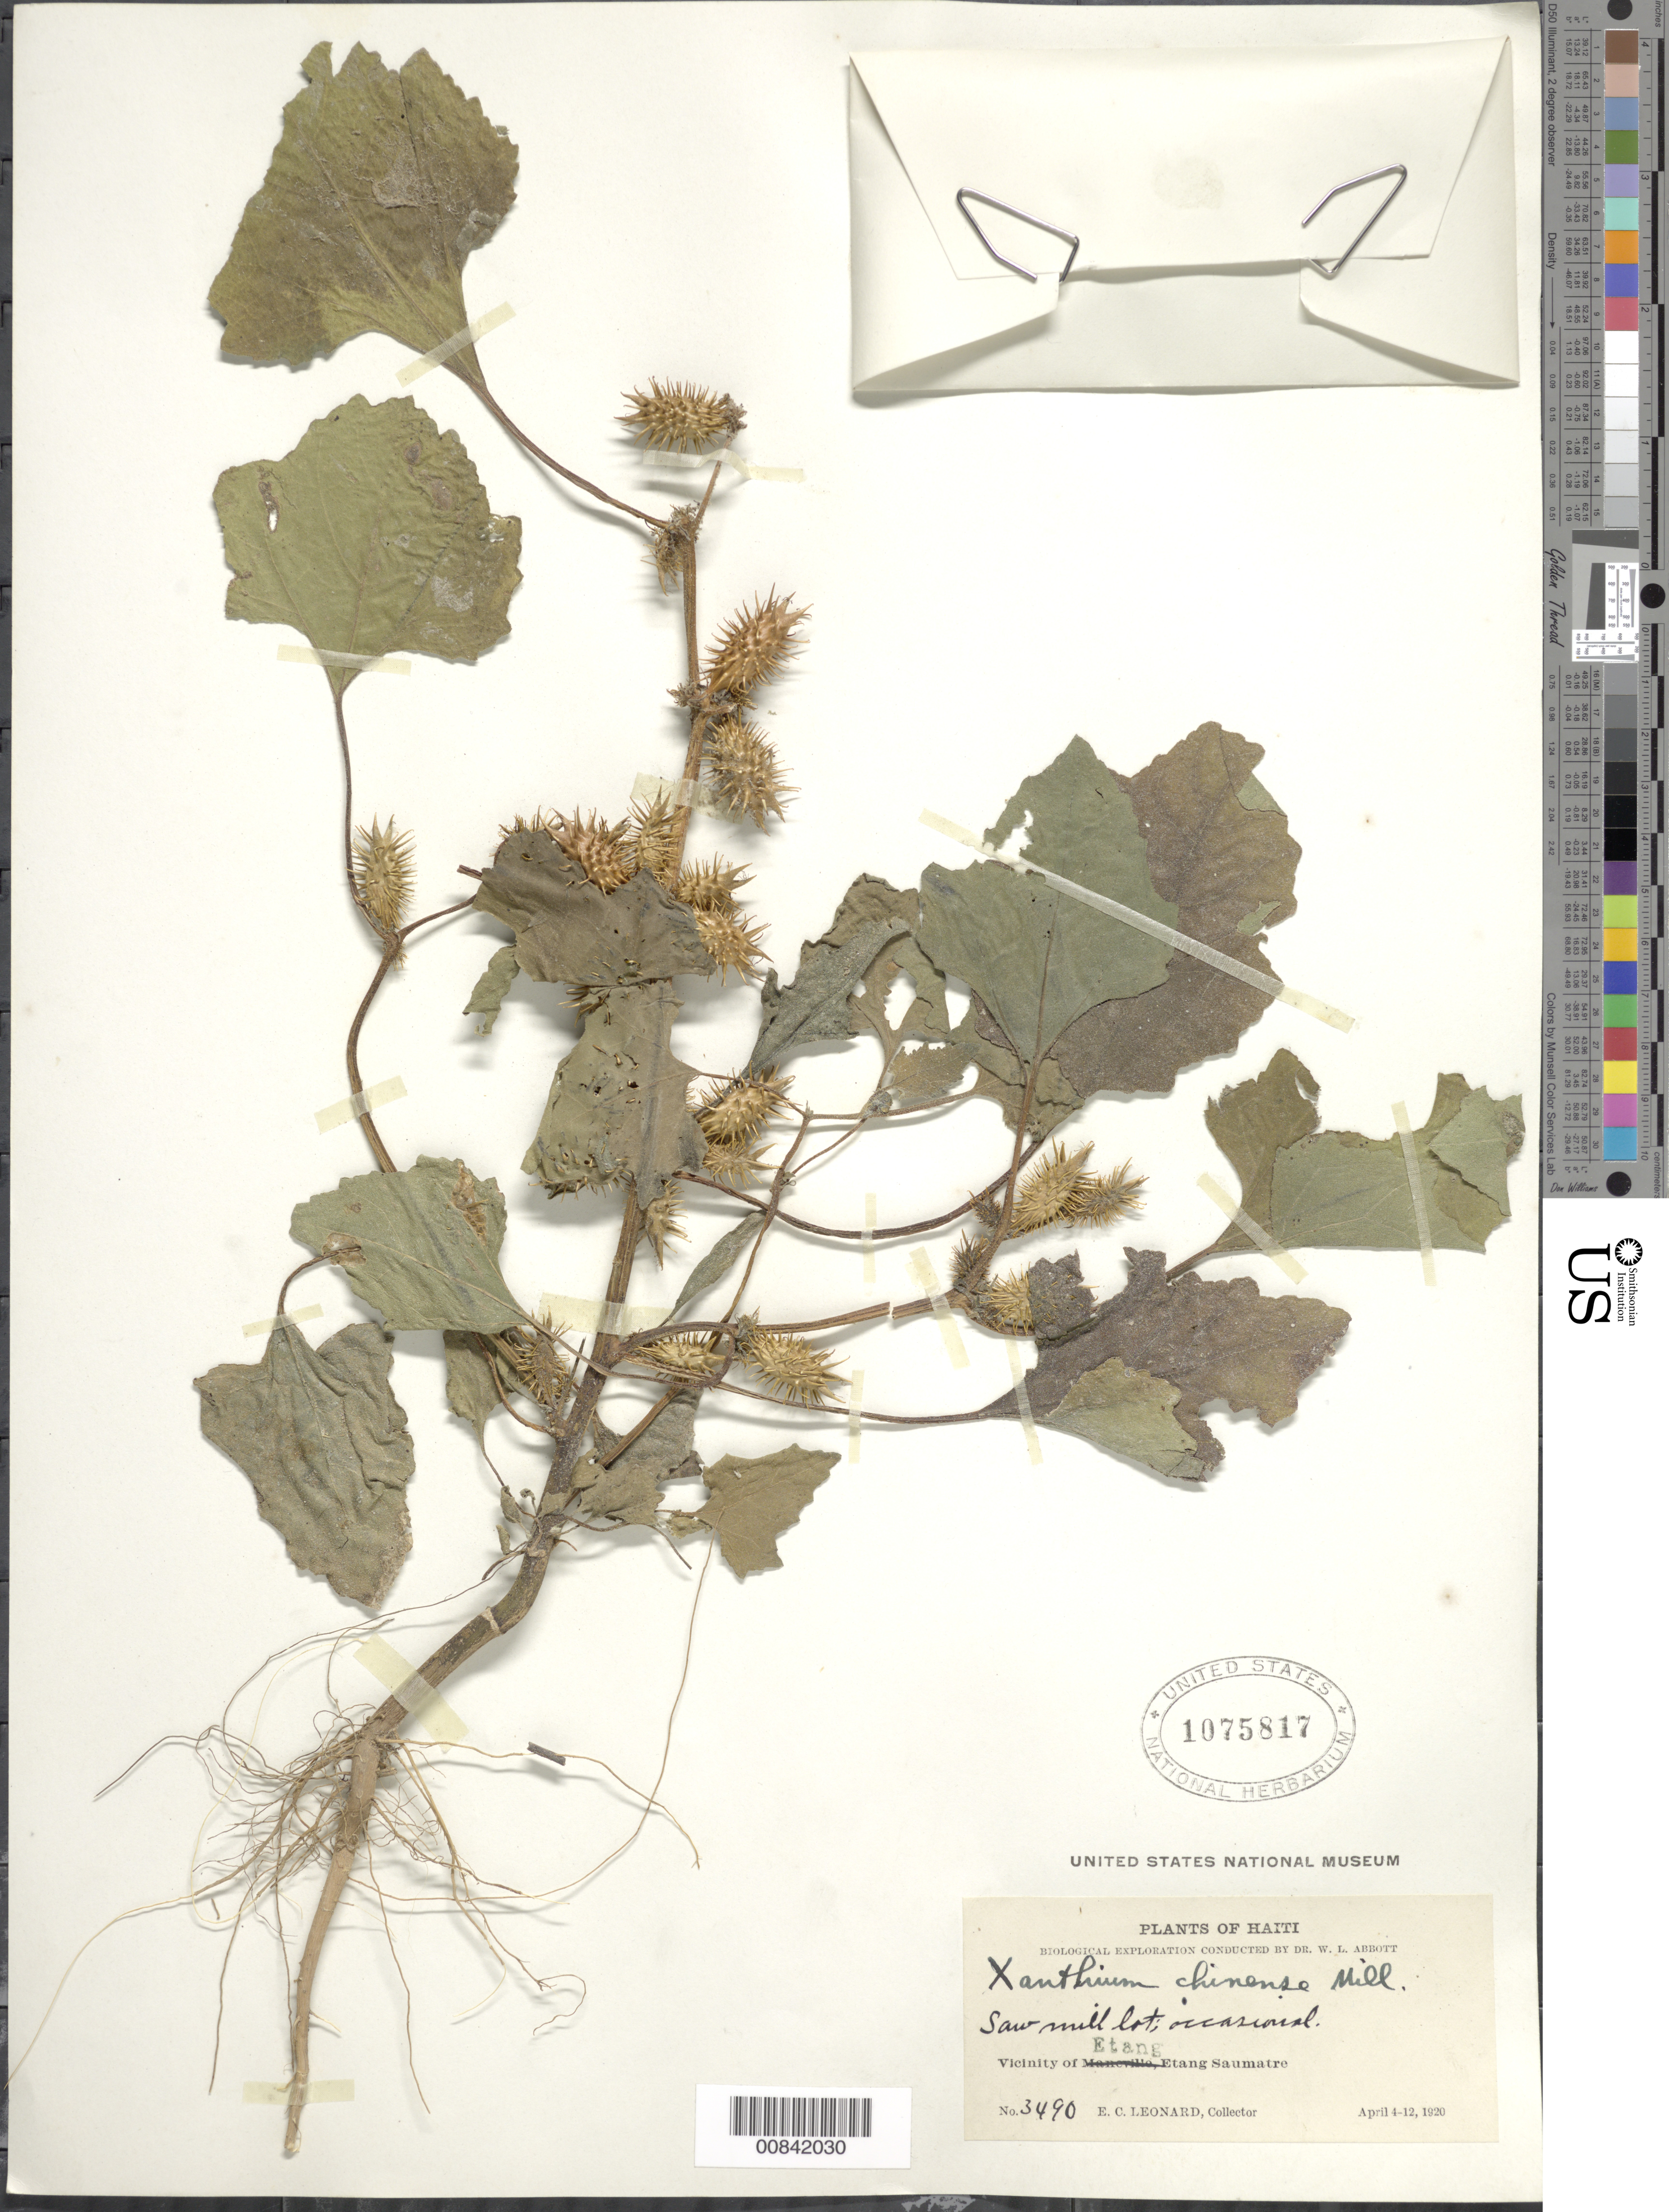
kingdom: Plantae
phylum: Tracheophyta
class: Magnoliopsida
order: Asterales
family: Asteraceae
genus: Xanthium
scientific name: Xanthium strumarium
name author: L.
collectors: E. C. Leonard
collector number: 3490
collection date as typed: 04 Apr 1920 to 12 Apr 1920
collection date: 1920-04-04/1920-04-12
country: Dominican Republic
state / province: Ouest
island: Hispaniola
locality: Vicinity of Etang, Etang Saumatre, saw mill lot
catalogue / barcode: US 1075817